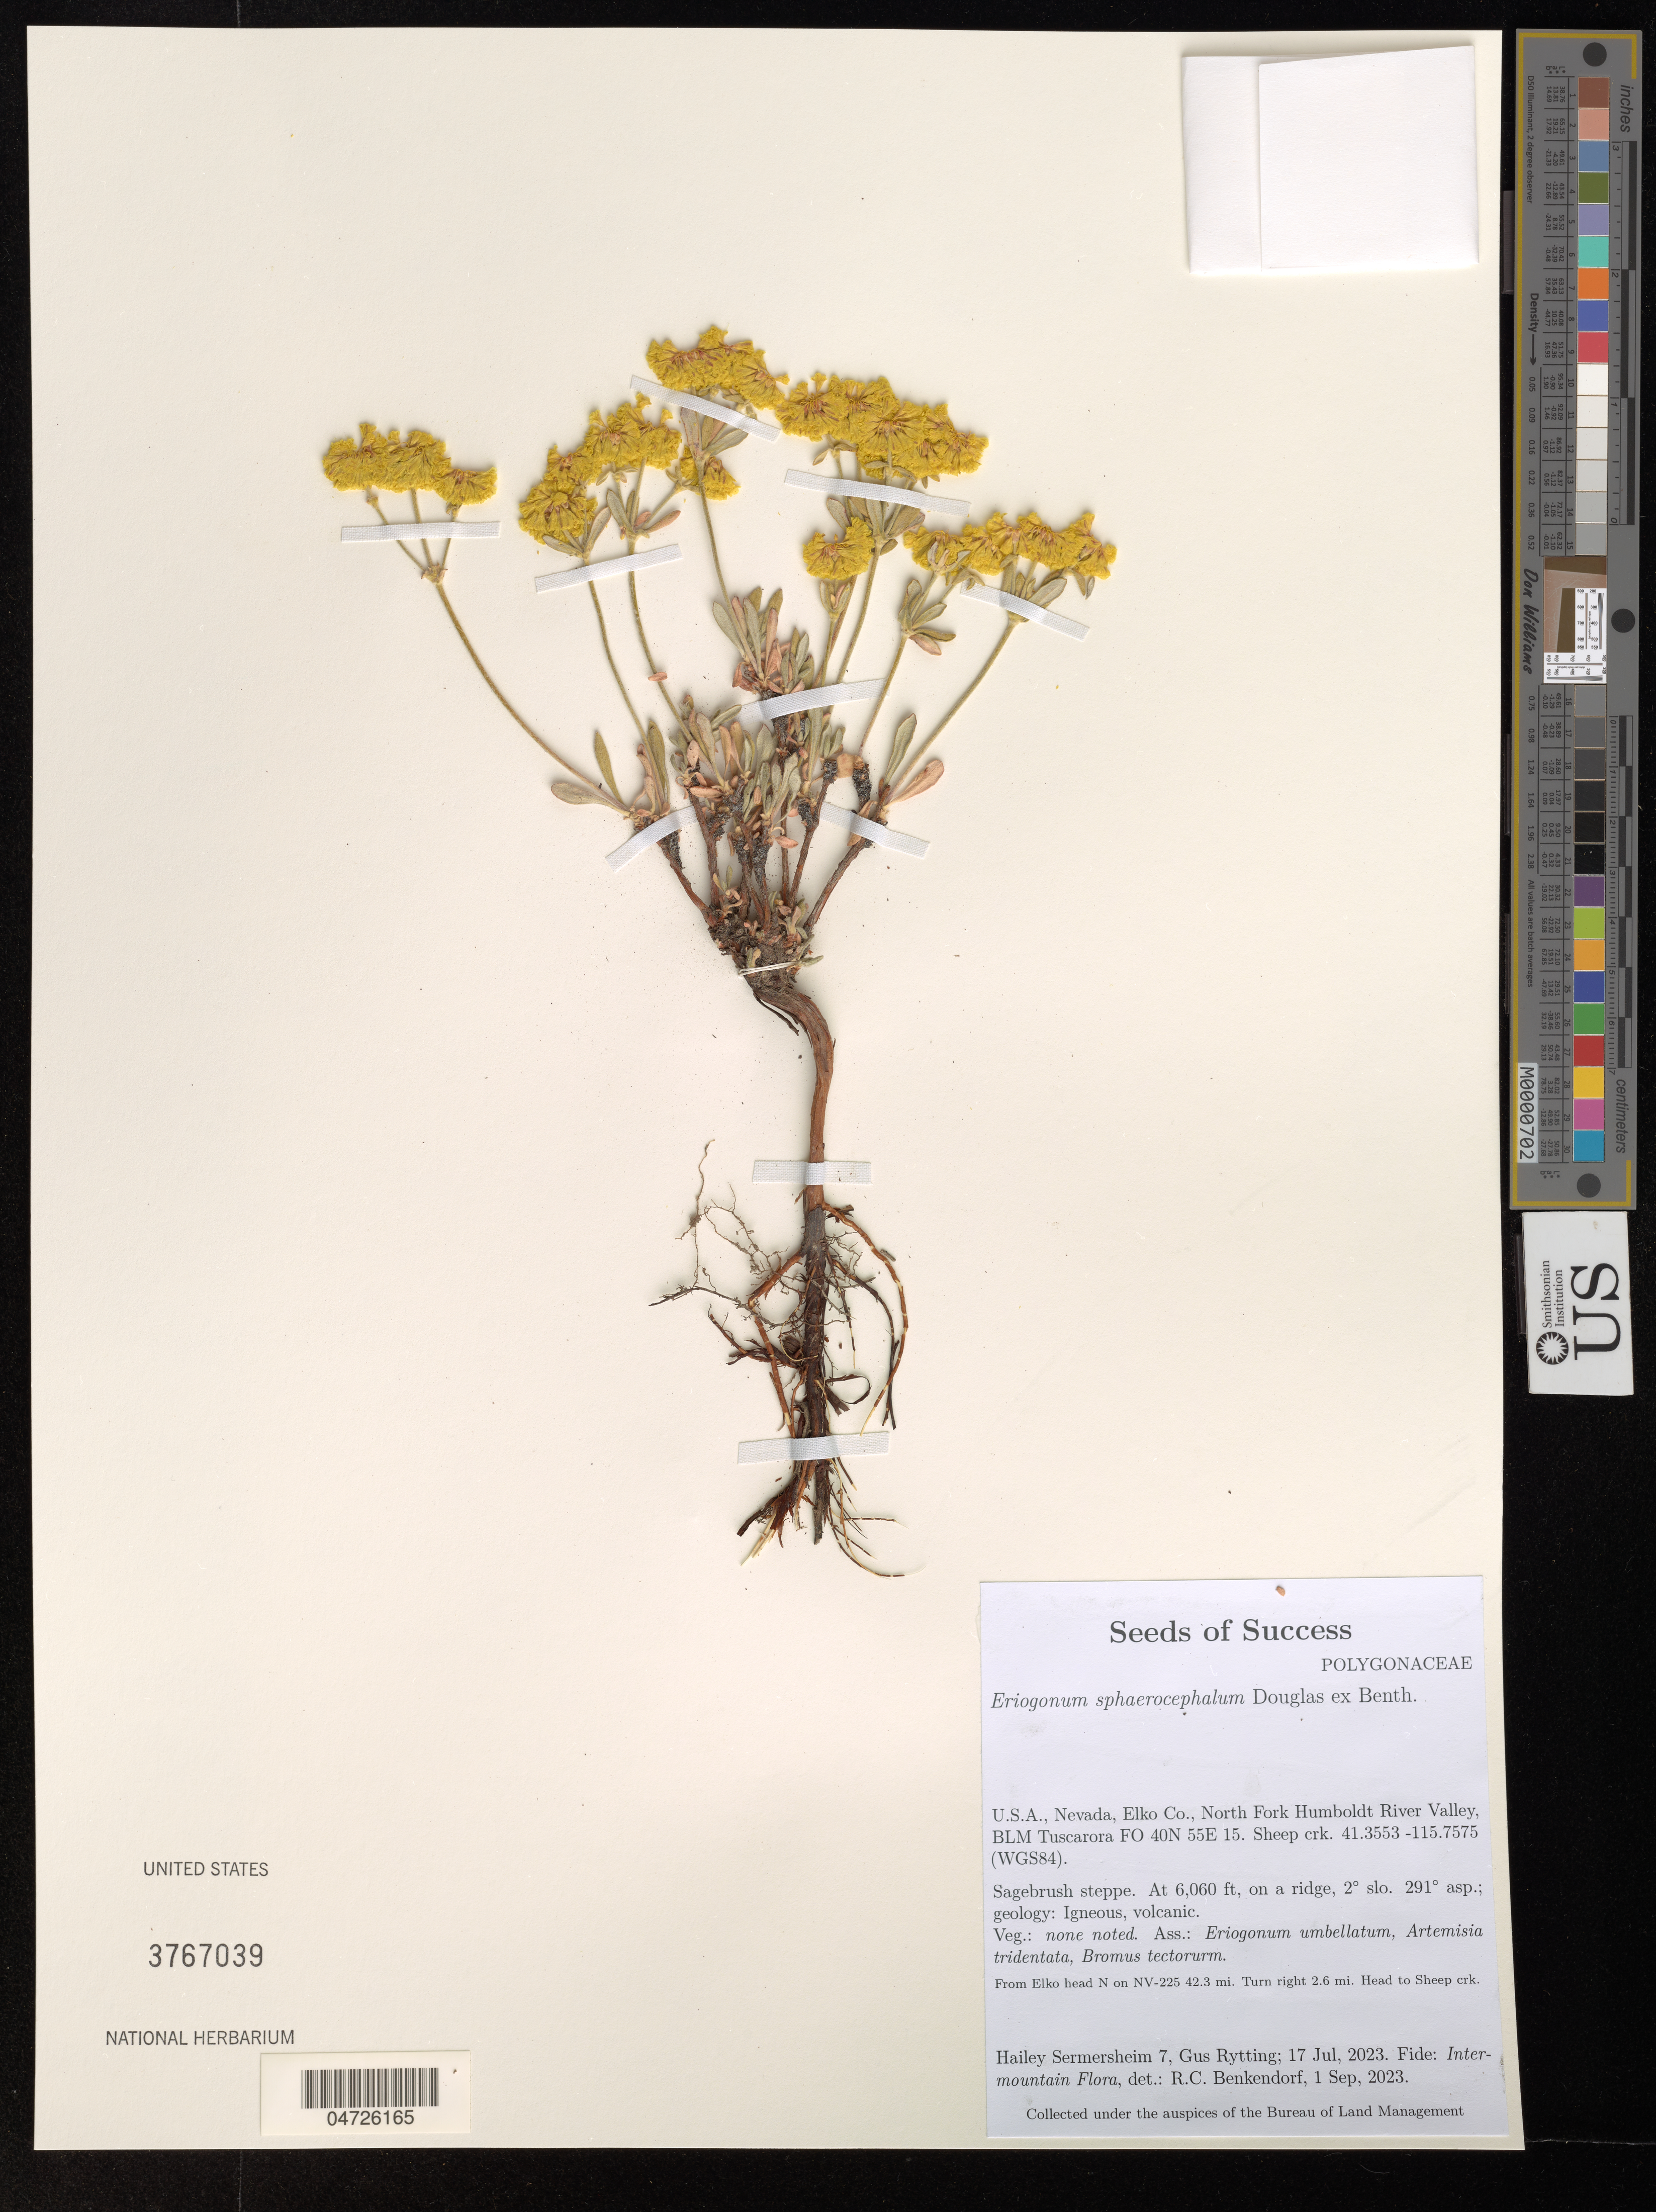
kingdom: Plantae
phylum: Tracheophyta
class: Magnoliopsida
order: Caryophyllales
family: Polygonaceae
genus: Eriogonum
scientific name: Eriogonum sphaerocephalum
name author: Benth. & Douglas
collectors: H. Sermersheim & G. Rytting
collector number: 7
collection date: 2023-07-17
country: United States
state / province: Nevada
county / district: Elko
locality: Elko Co., North Fork Humboldt River Valley, BLM Tuscarora FO 40N 55E 15. Sheep crk. (WGS84). From Elko head N on NV-225 42.3 mi. Turn right 2.6 mi. Head to Sheep crk.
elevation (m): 1847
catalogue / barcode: US 3767039